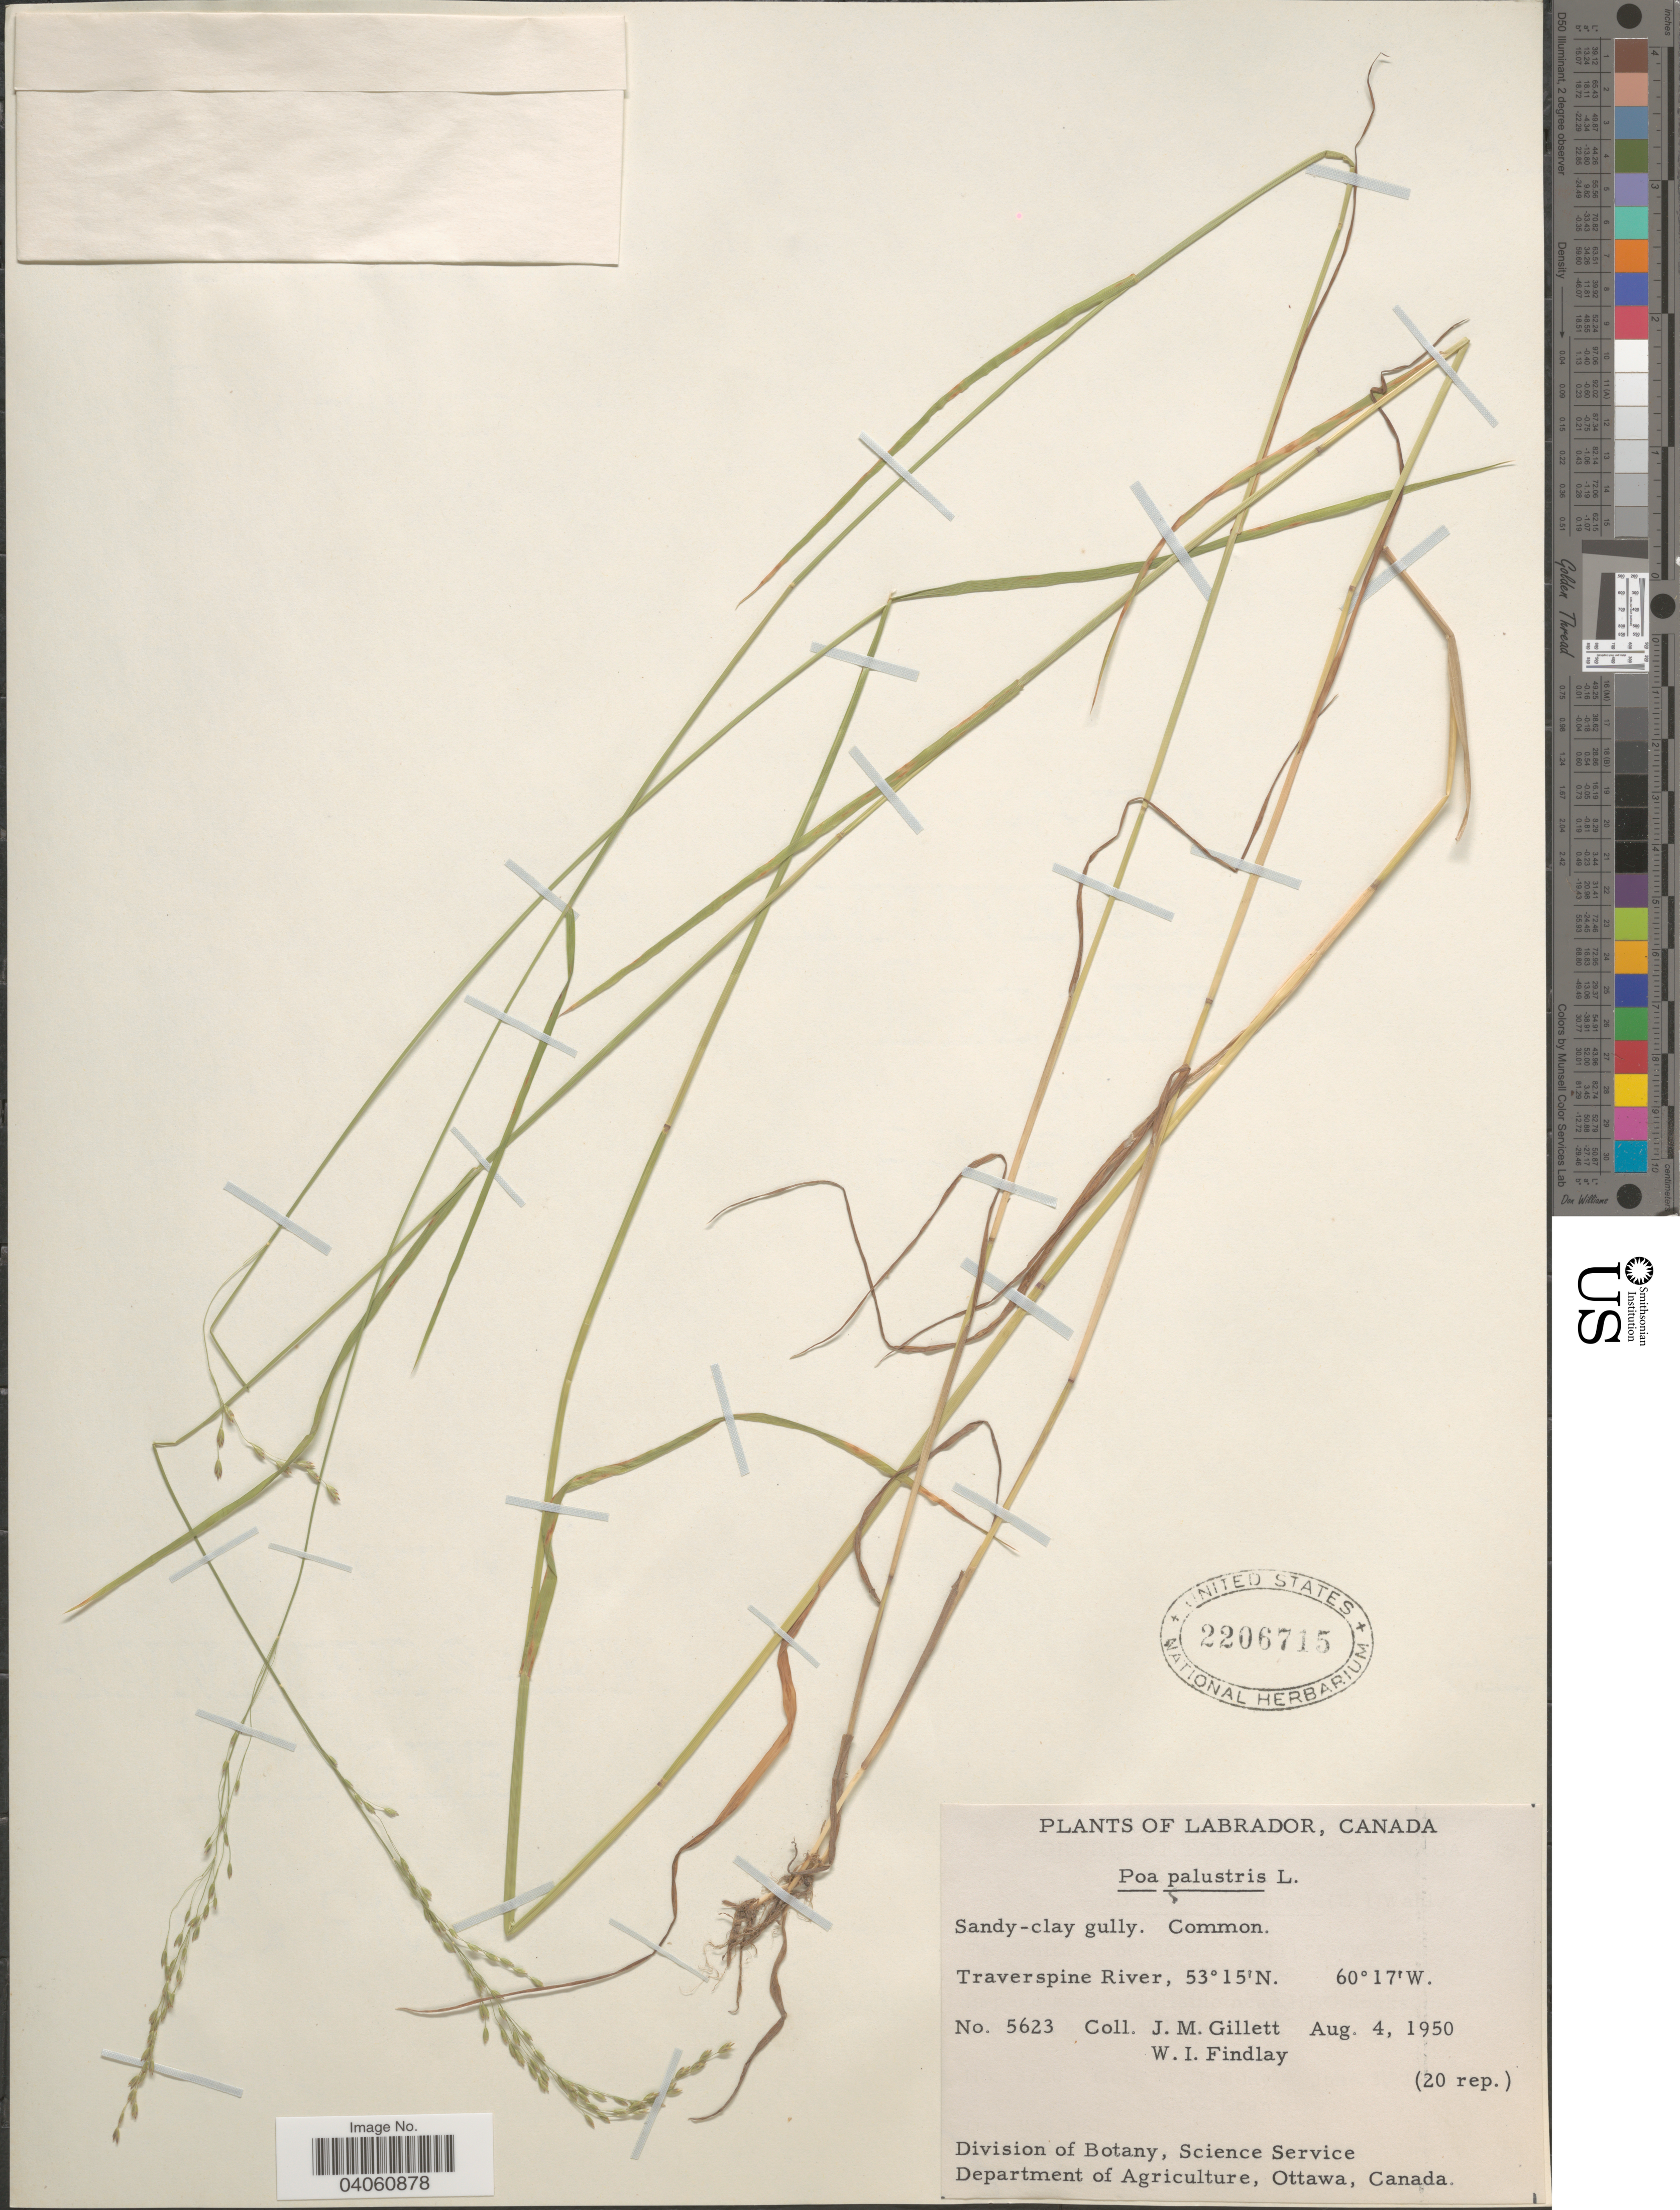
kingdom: Plantae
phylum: Tracheophyta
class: Liliopsida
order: Poales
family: Poaceae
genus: Poa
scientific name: Poa palustris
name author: L.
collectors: J. M. Gillett & W. Findlay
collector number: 5623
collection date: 1950-08-04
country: Canada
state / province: Newfoundland and Labrador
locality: Labrador. Traverspine River.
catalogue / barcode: US 2206715